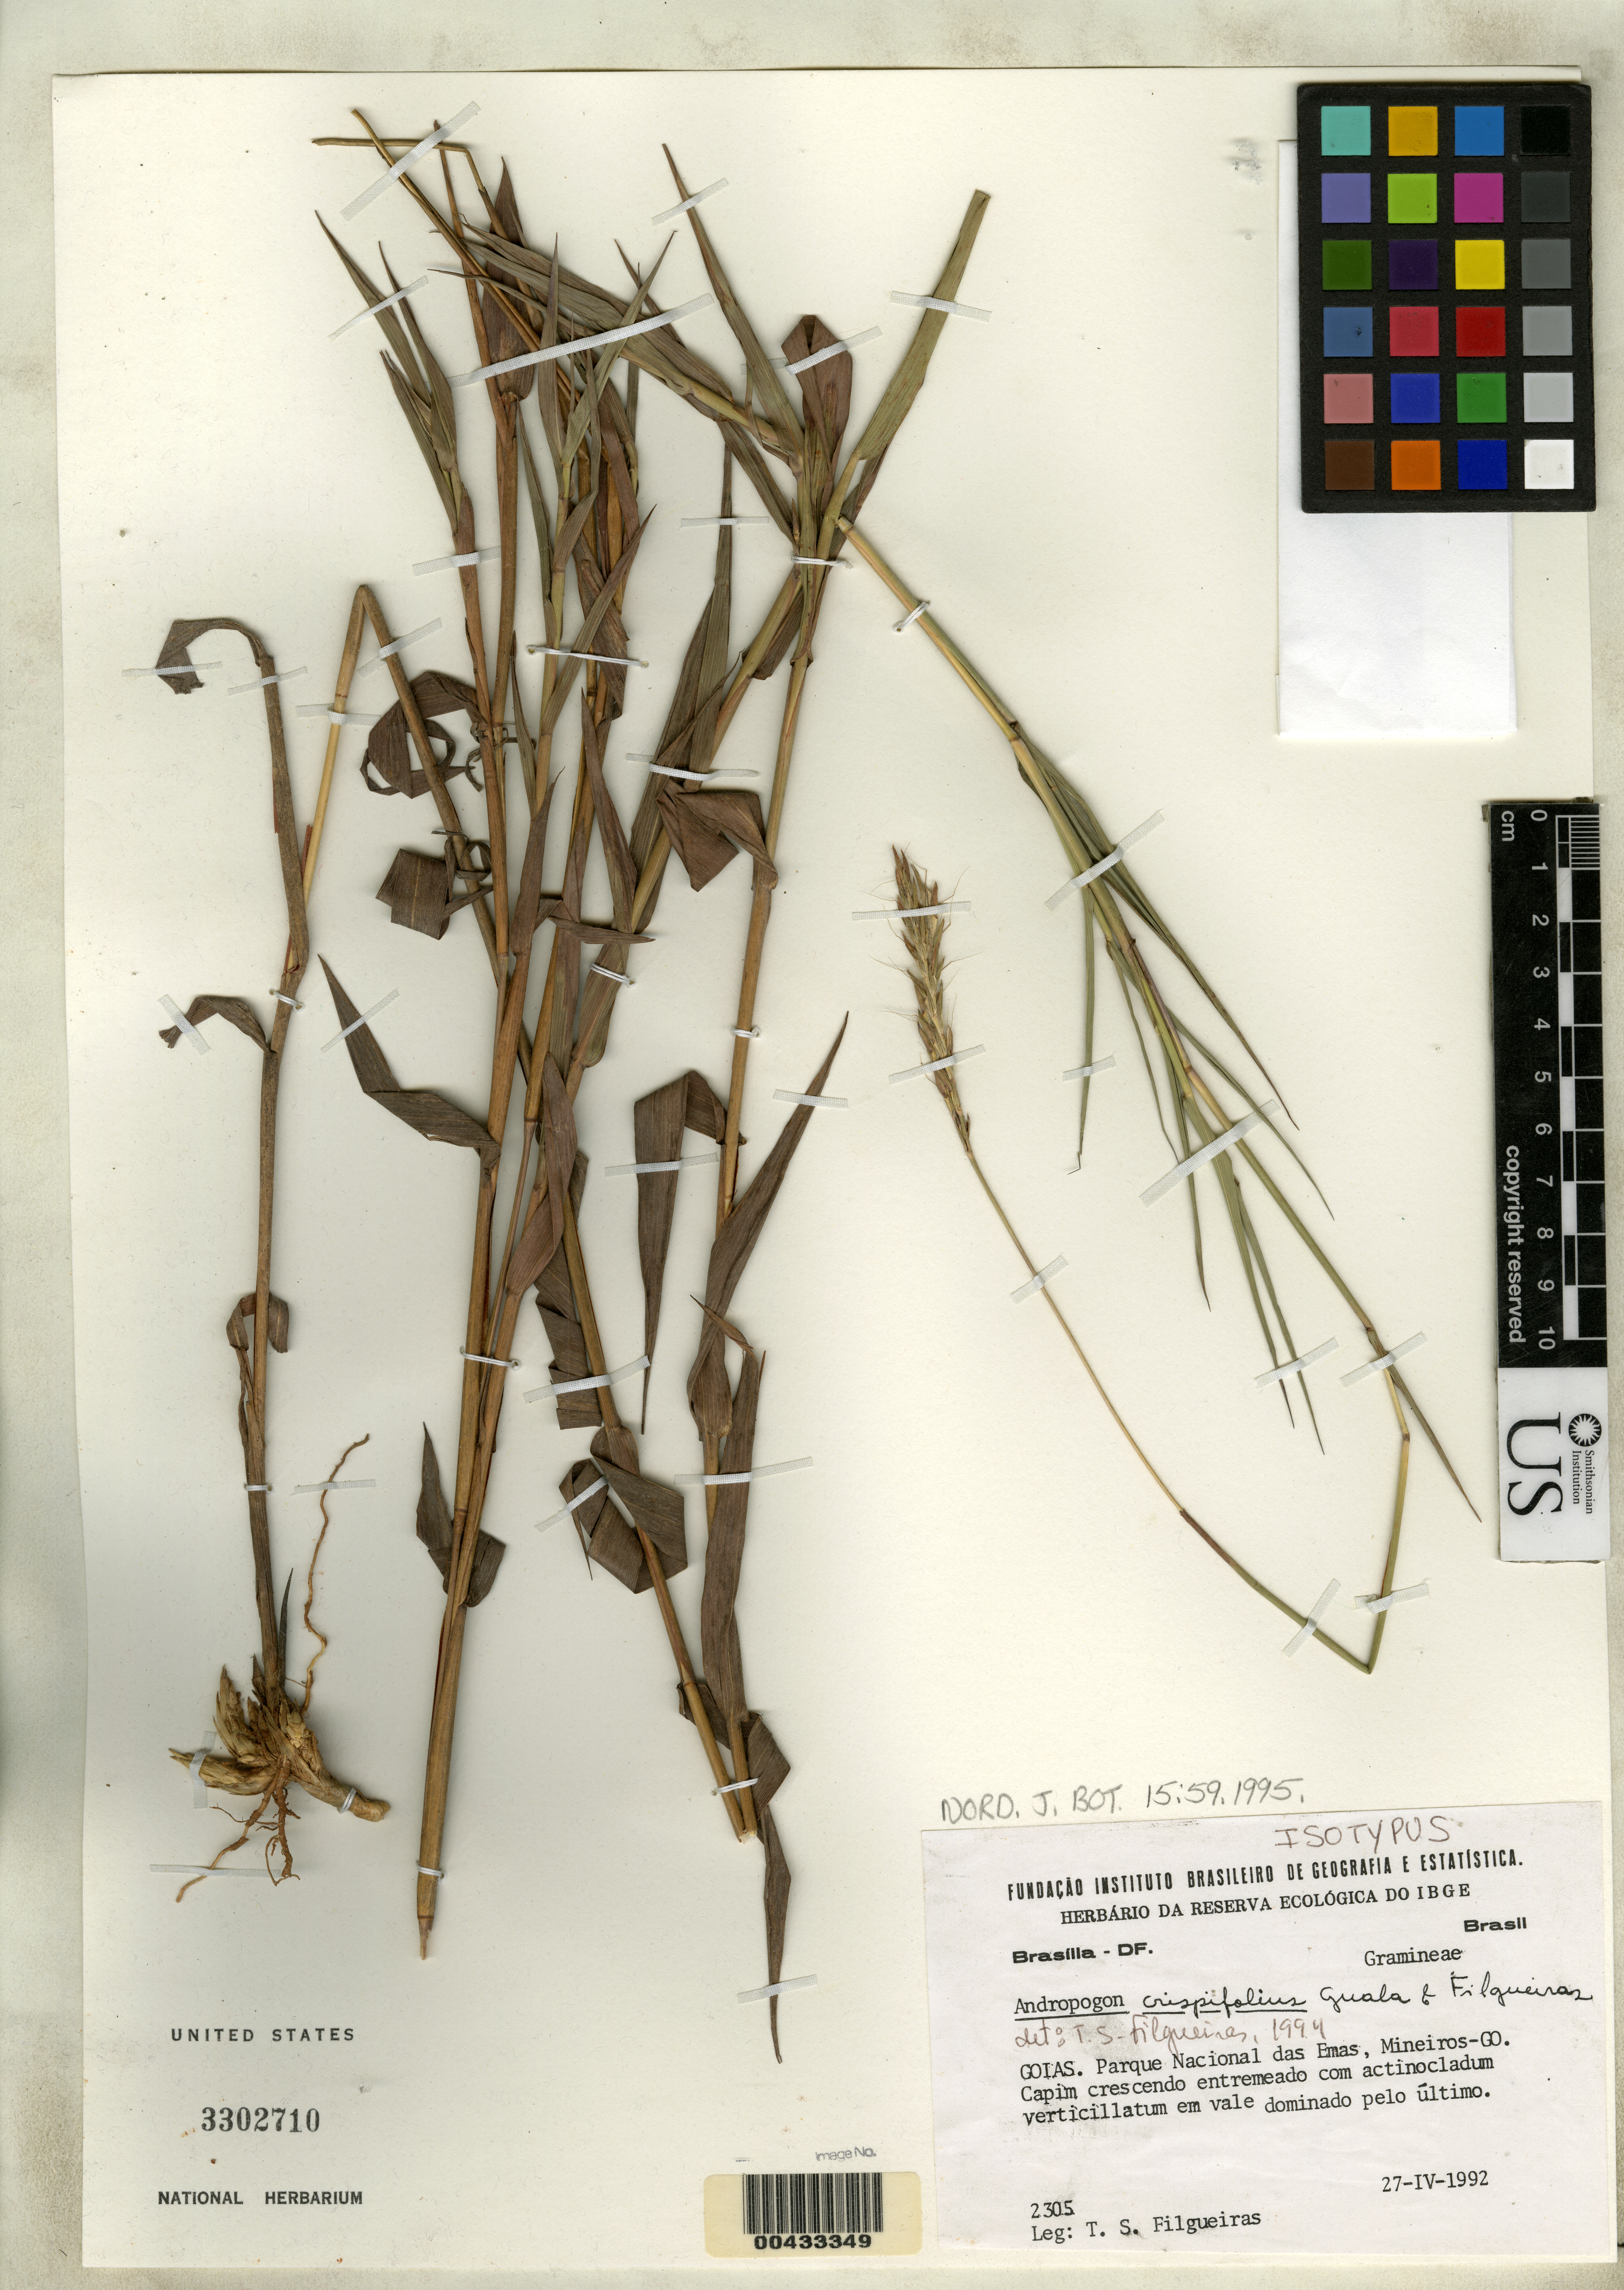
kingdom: Plantae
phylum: Tracheophyta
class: Liliopsida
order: Poales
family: Poaceae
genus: Andropogon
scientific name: Andropogon crispifolius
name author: Guala & Filg.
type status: Isotype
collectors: T. S. Filgueiras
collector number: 2305(2304)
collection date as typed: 27 Apr 1992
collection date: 1992-04-27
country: Brazil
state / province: Goiás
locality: Parque Nacional das Emas, Mineiros-Go.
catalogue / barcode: US 3302710